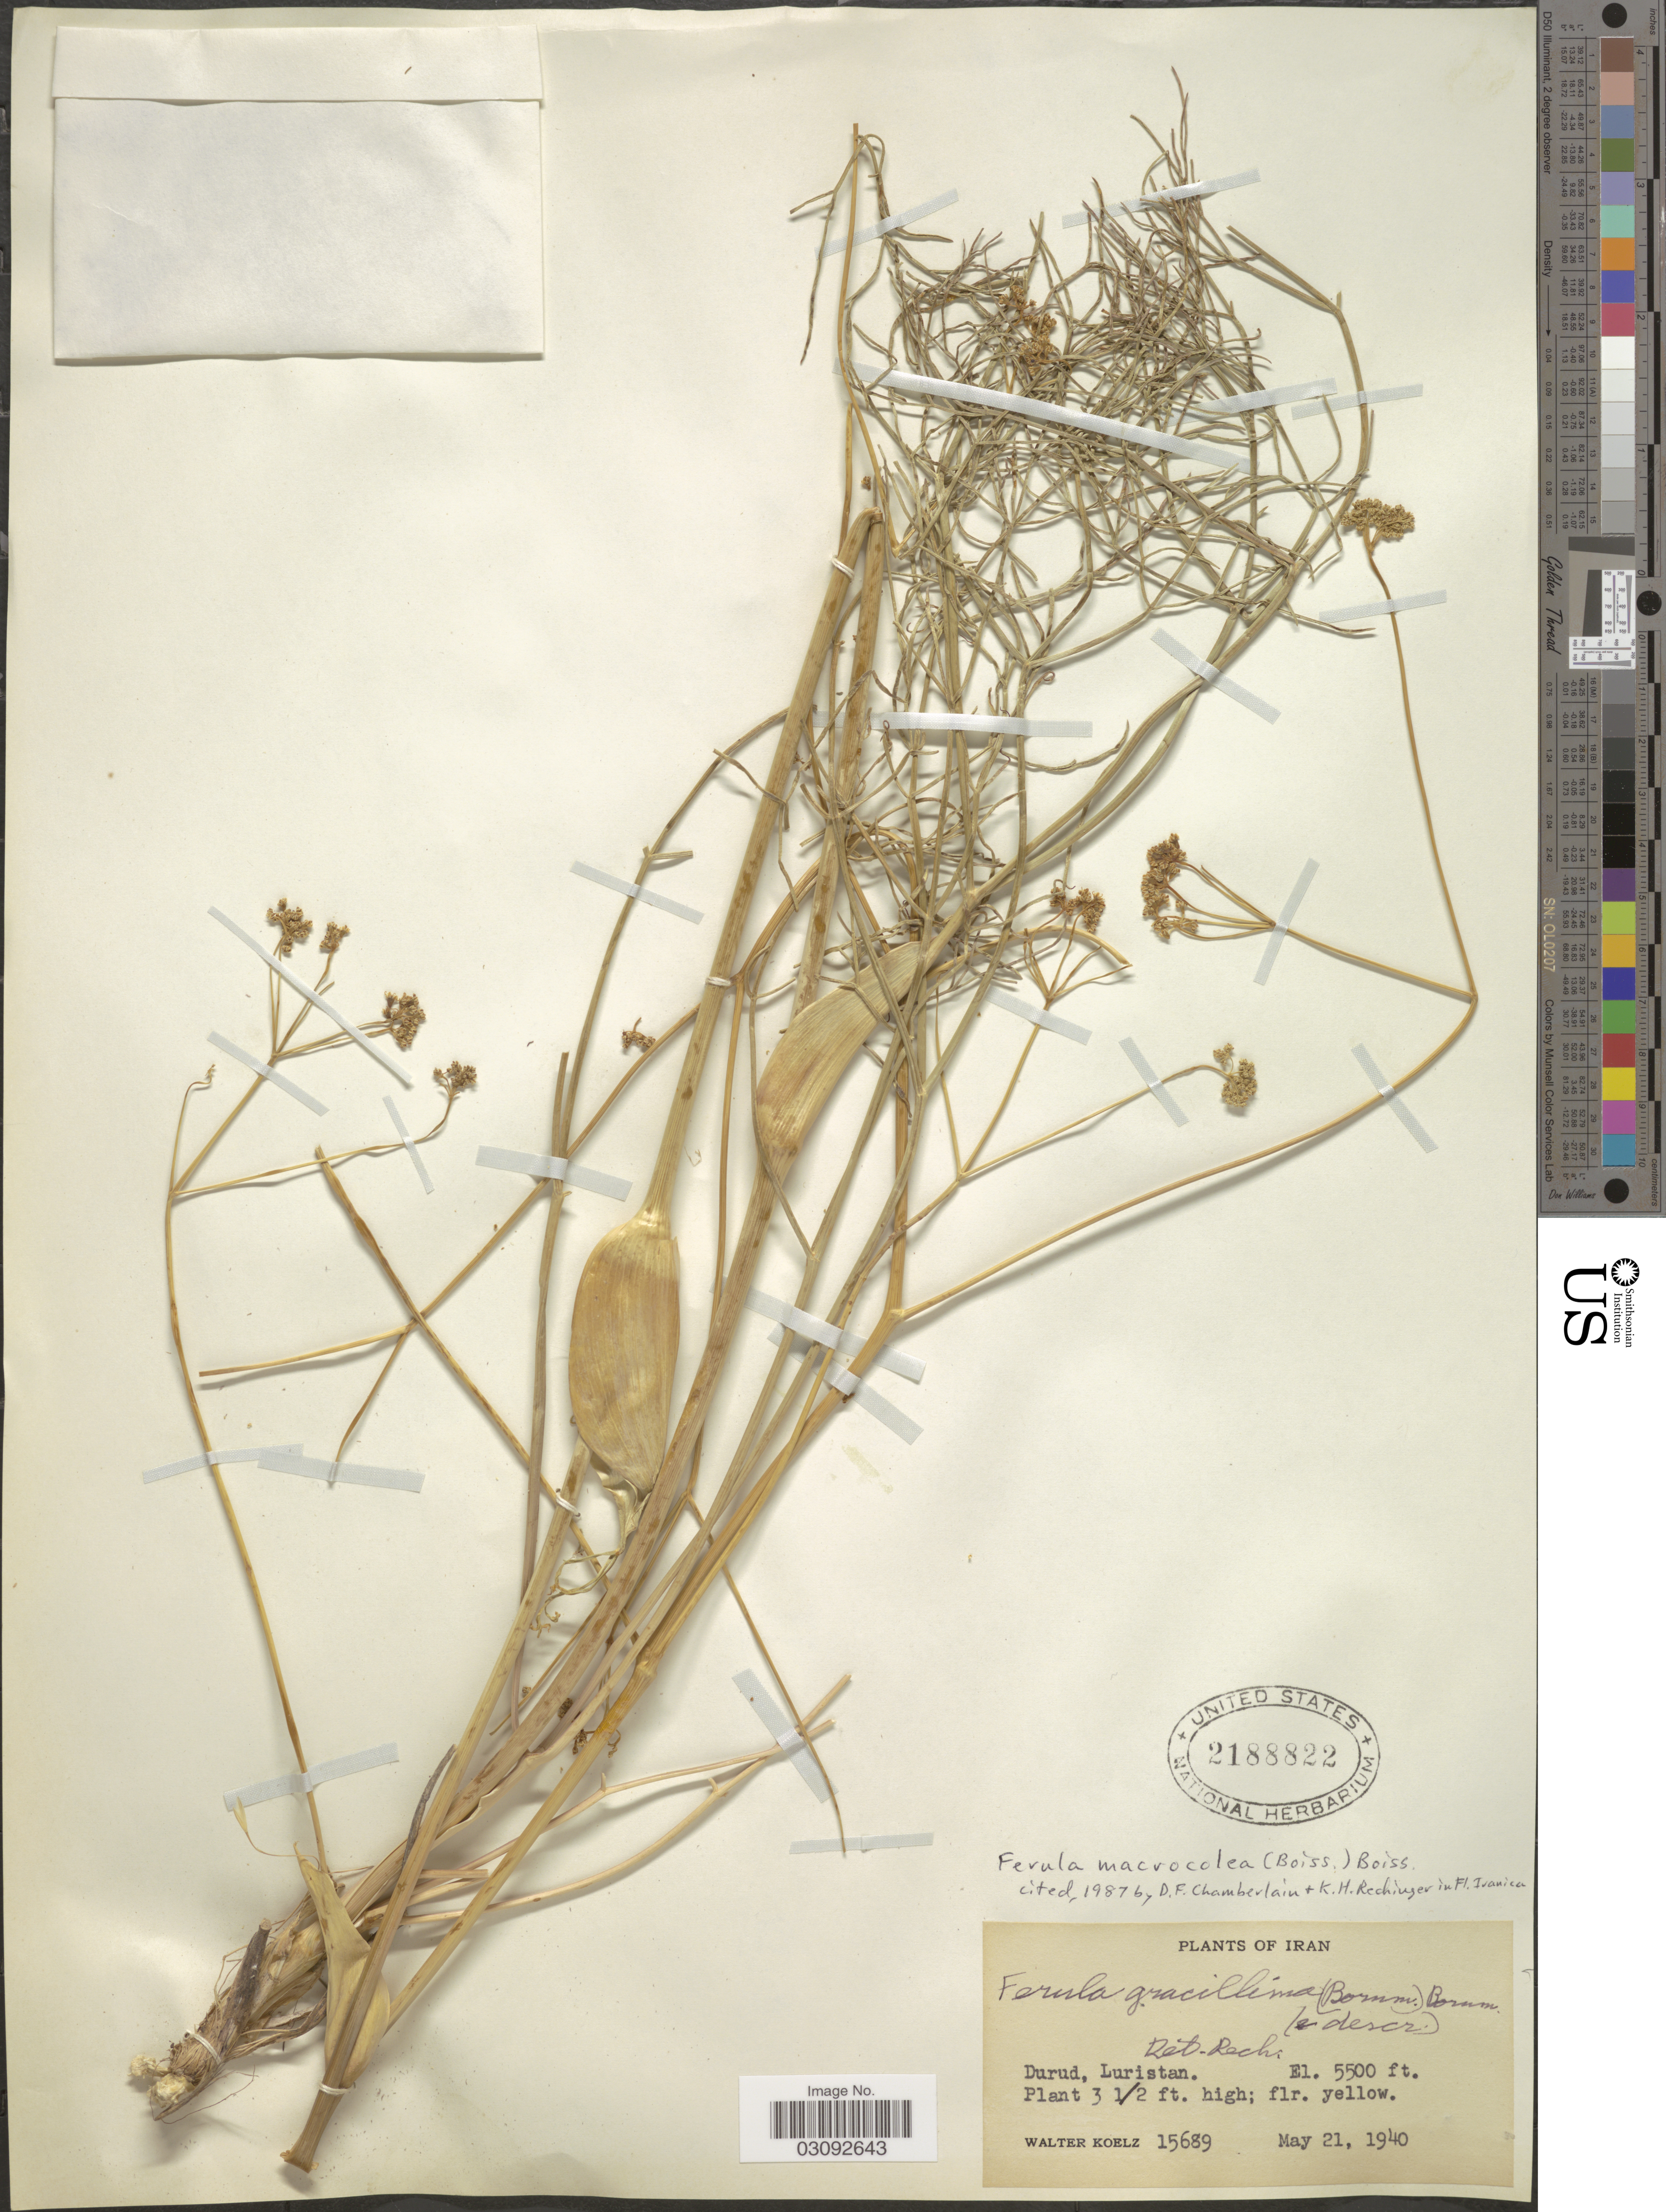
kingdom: Plantae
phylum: Tracheophyta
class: Magnoliopsida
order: Apiales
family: Apiaceae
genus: Ferula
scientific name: Ferula macrocolea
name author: Boiss.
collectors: W. N. Koelz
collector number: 15689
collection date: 1940-05-21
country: Iran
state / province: Lorestan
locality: Durud. Luristan.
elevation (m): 1676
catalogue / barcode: US 2188822